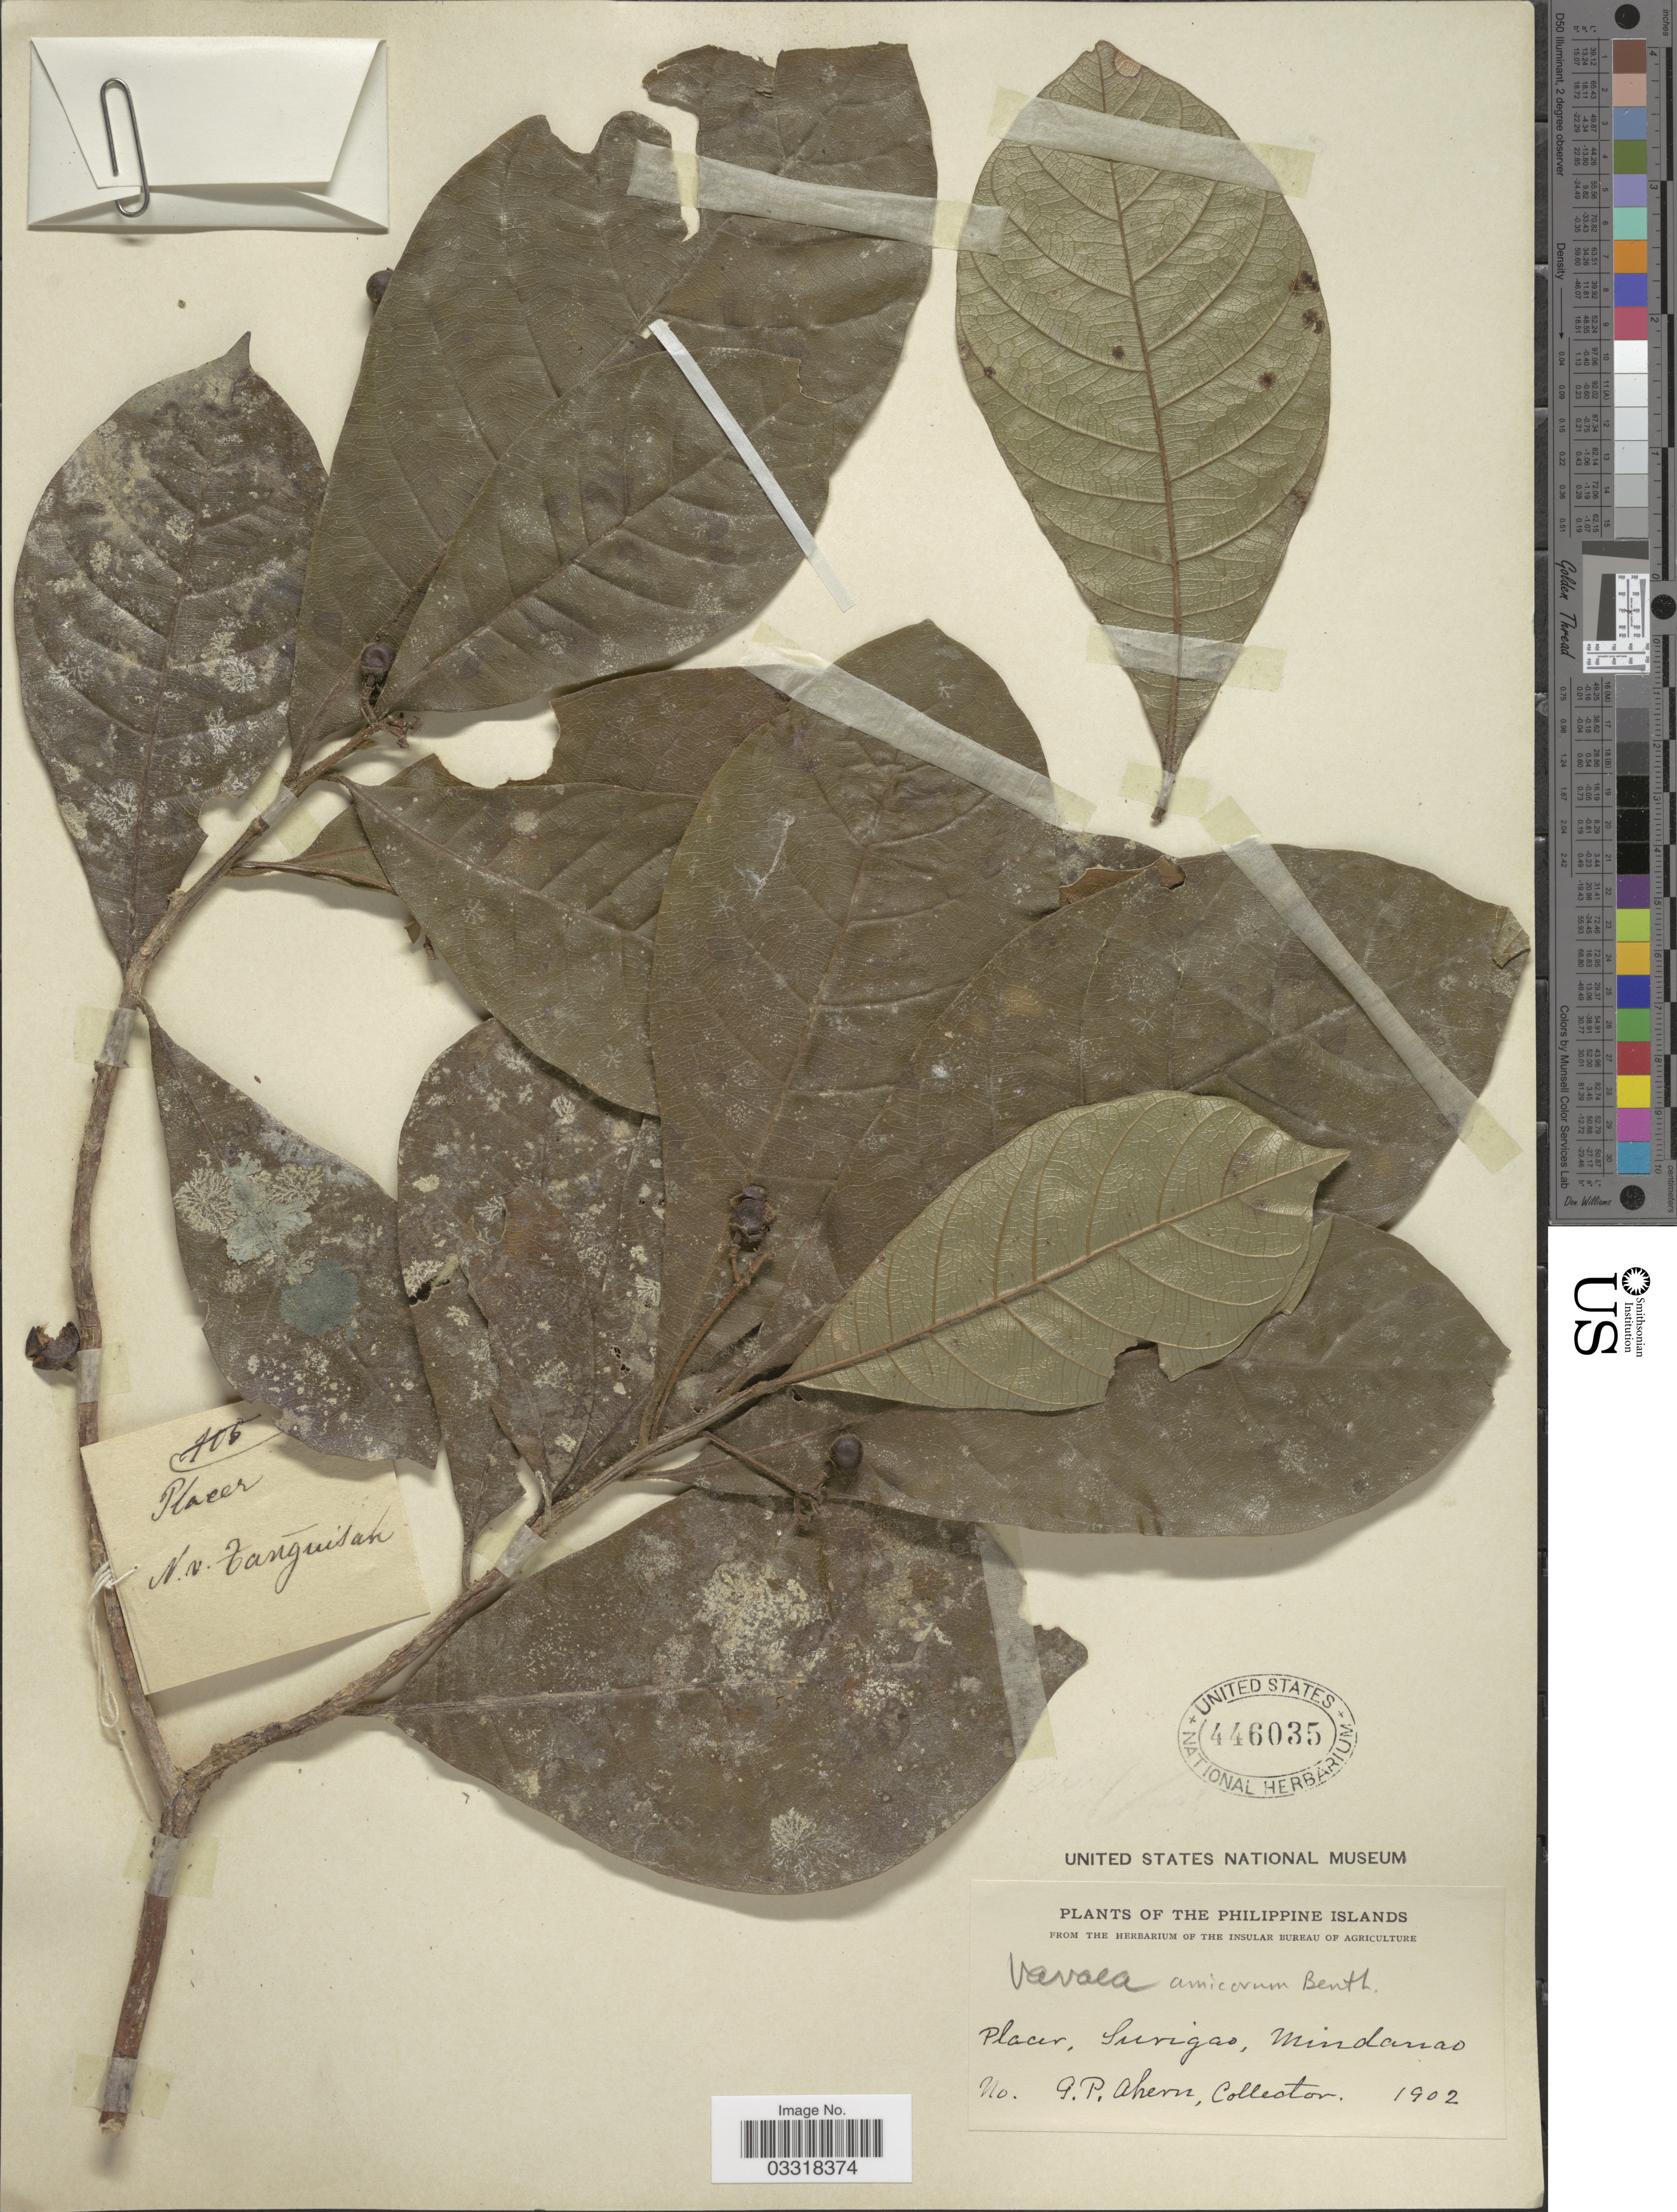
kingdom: Plantae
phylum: Tracheophyta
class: Magnoliopsida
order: Sapindales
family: Meliaceae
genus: Vavaea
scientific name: Vavaea amicorum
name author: Benth.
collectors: G. Ahern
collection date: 1902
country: Philippines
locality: The Philippine Islands. Placer, Surigao, Mindanao.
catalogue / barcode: US 446035